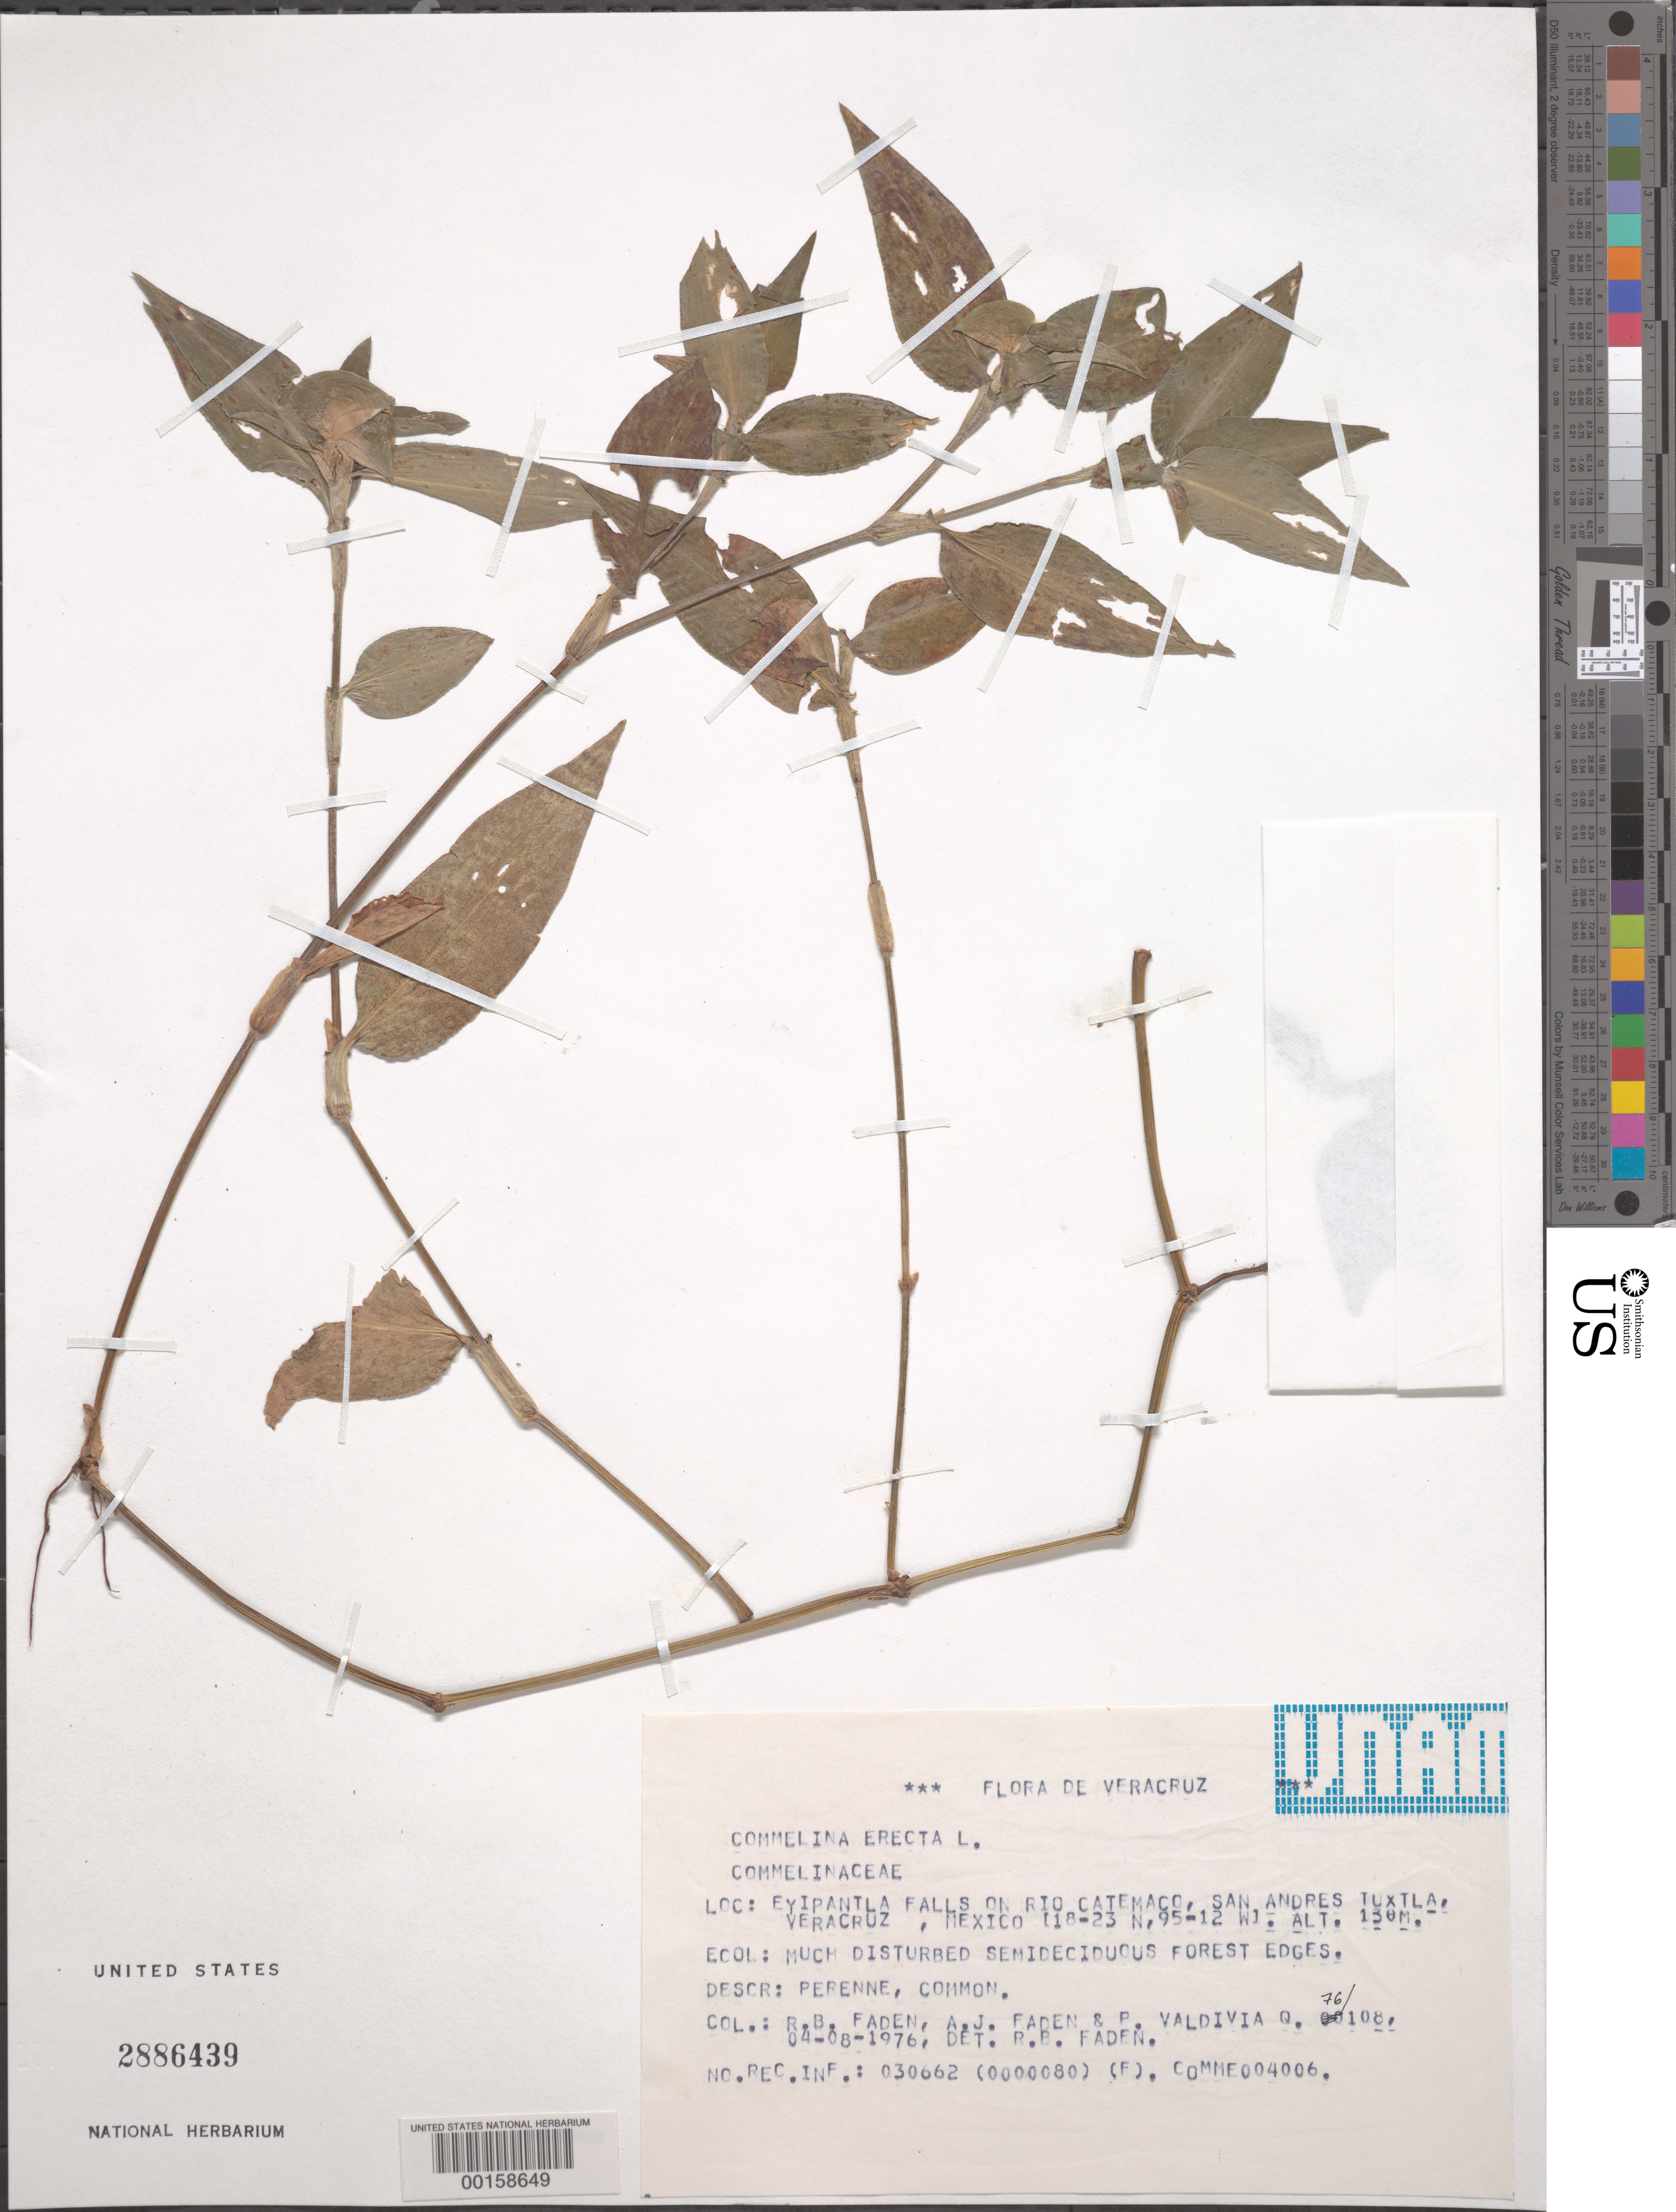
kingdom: Plantae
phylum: Tracheophyta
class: Liliopsida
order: Commelinales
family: Commelinaceae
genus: Commelina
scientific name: Commelina erecta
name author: L.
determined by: Faden, Robert B., (US), Smithsonian Institution - National Museum of Natural History (UNITED STATES)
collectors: R. B. Faden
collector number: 76/108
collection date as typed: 04 Aug 1976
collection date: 1976-08-04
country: Mexico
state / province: Veracruz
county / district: San Andrés Tuxtla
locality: Eyipantla falls; rio catemaco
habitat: Disturbed forest edge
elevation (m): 130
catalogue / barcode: US 2886439